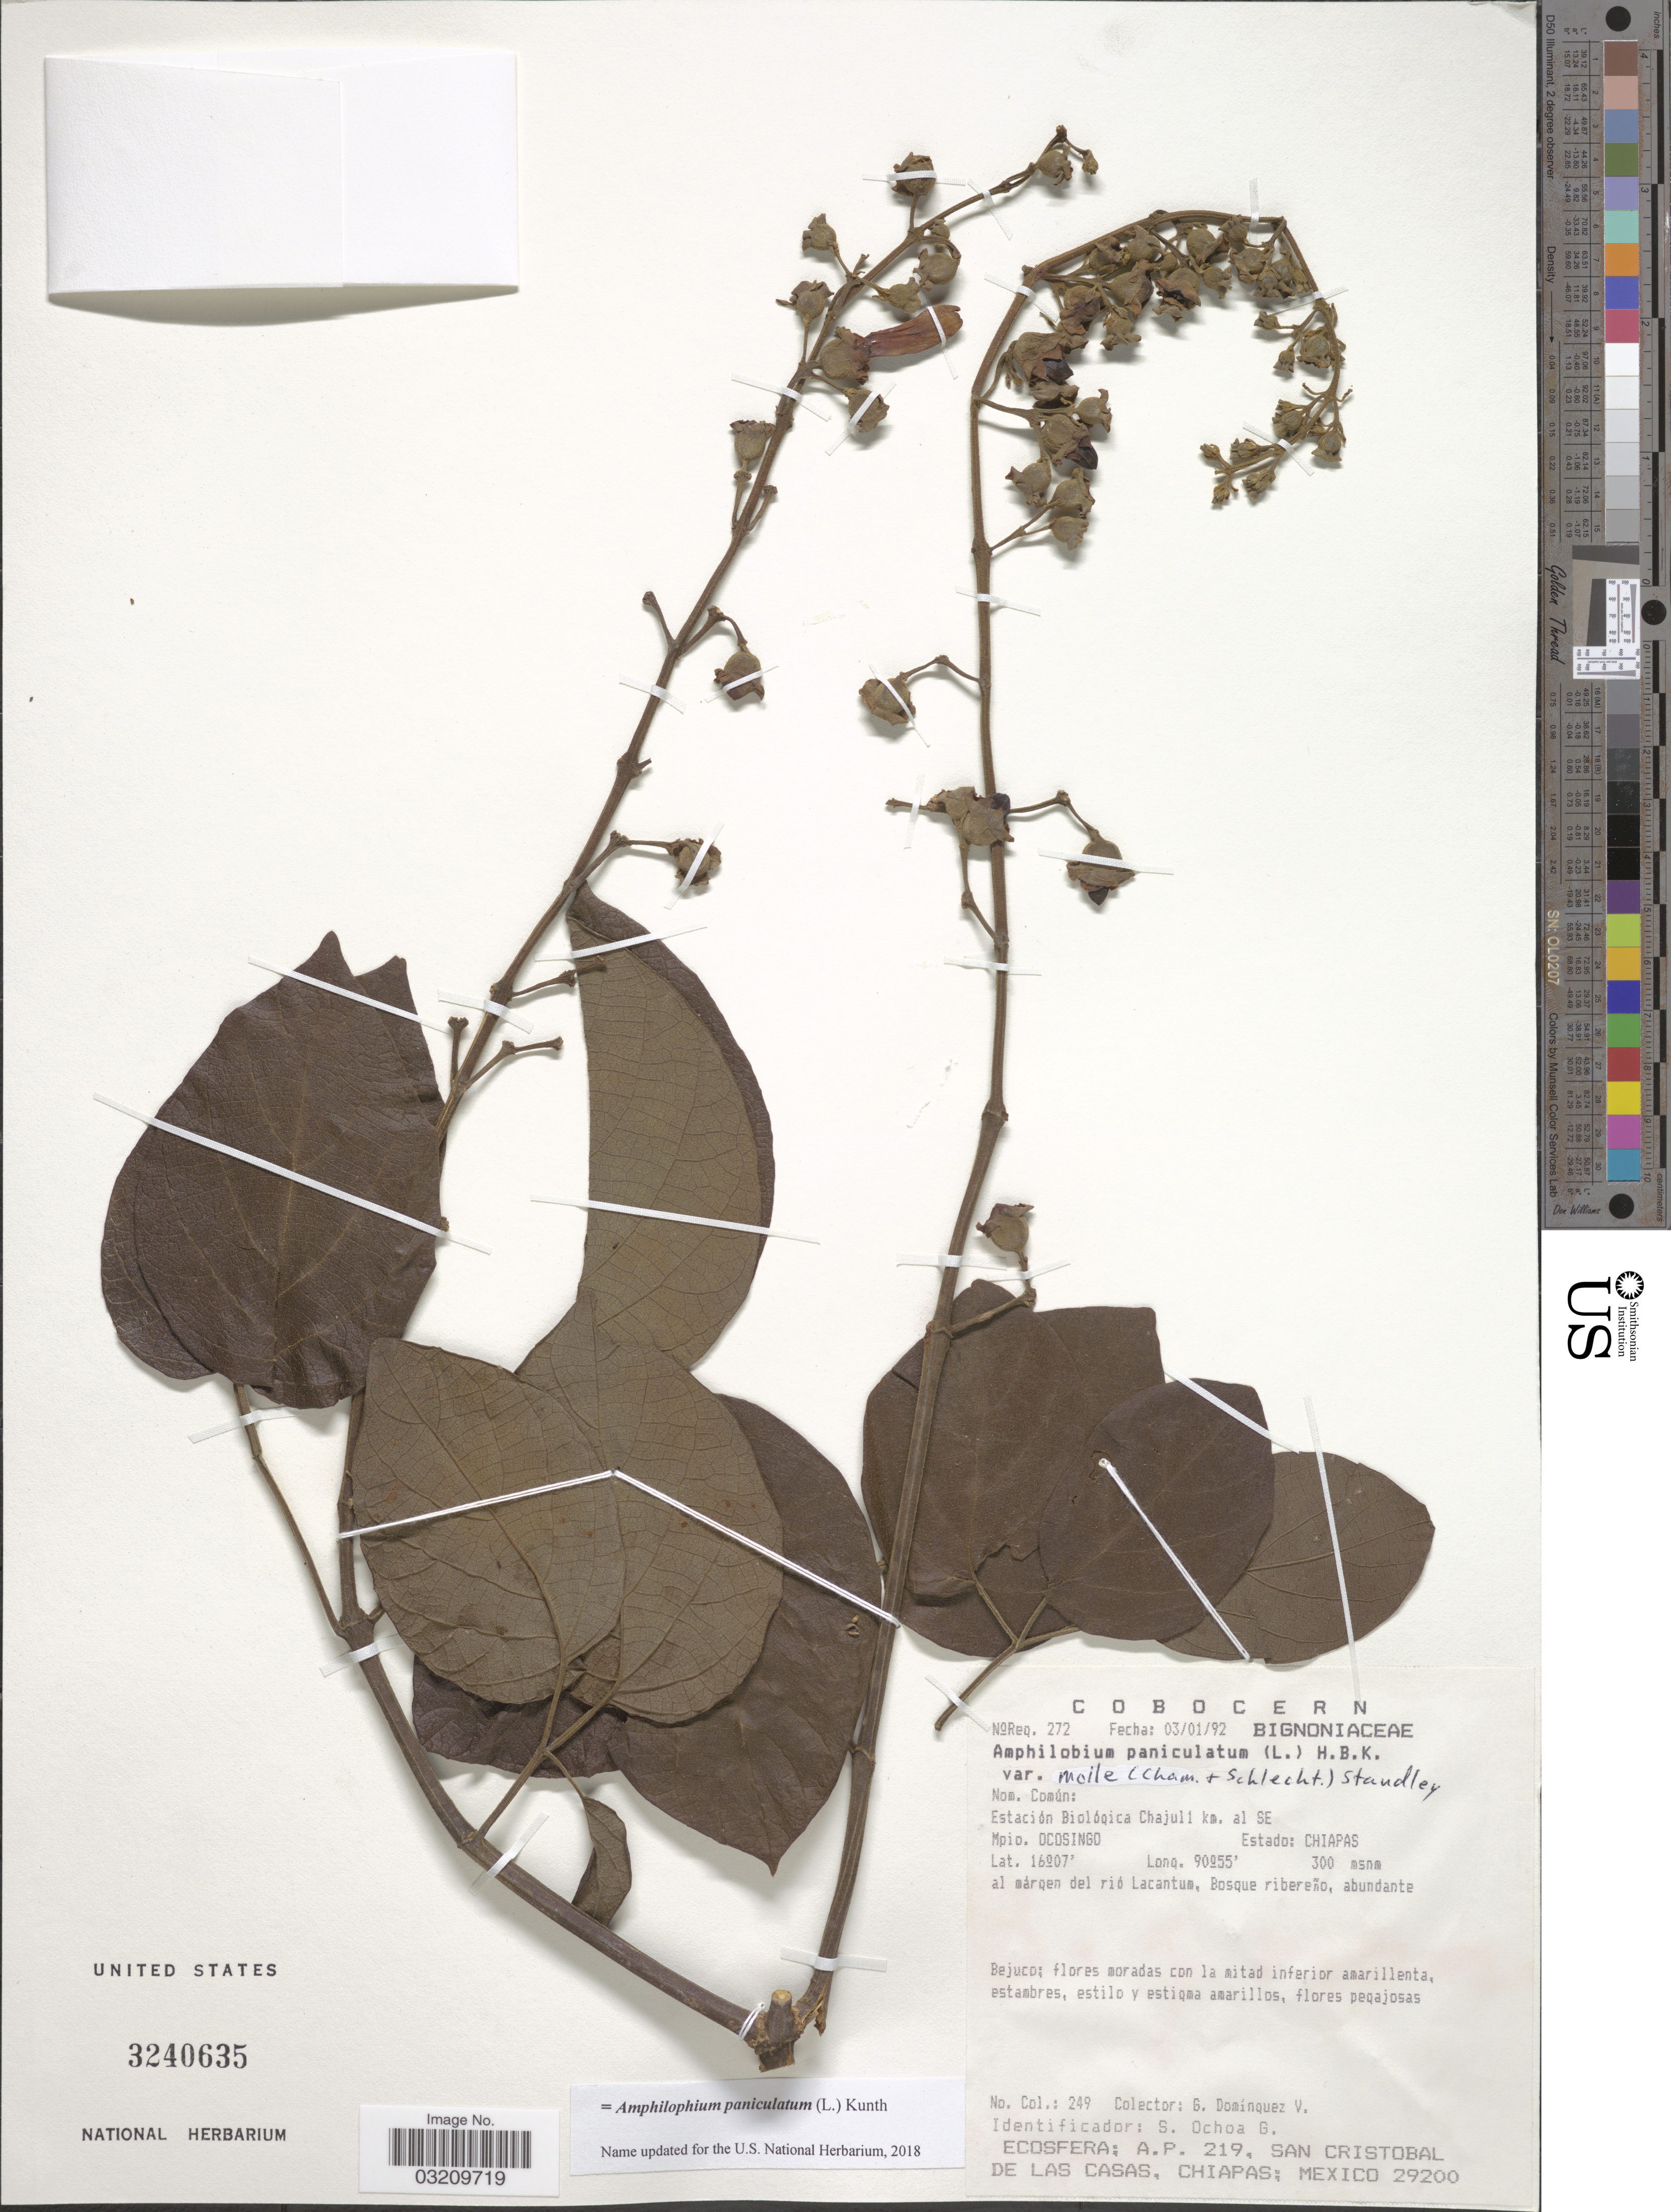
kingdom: Plantae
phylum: Tracheophyta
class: Magnoliopsida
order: Lamiales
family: Bignoniaceae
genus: Amphilophium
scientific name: Amphilophium paniculatum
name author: (L.) Kunth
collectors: G. Dominquez V.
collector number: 249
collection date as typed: Transcribed d/m/y: 3/1/92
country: Mexico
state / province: Chiapas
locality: Estación Biológica Chajuli km. al SE Mpio Ocosingo. Al márgem del rió Lacantum, Bosque ribereño.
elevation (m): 300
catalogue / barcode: US 3240635